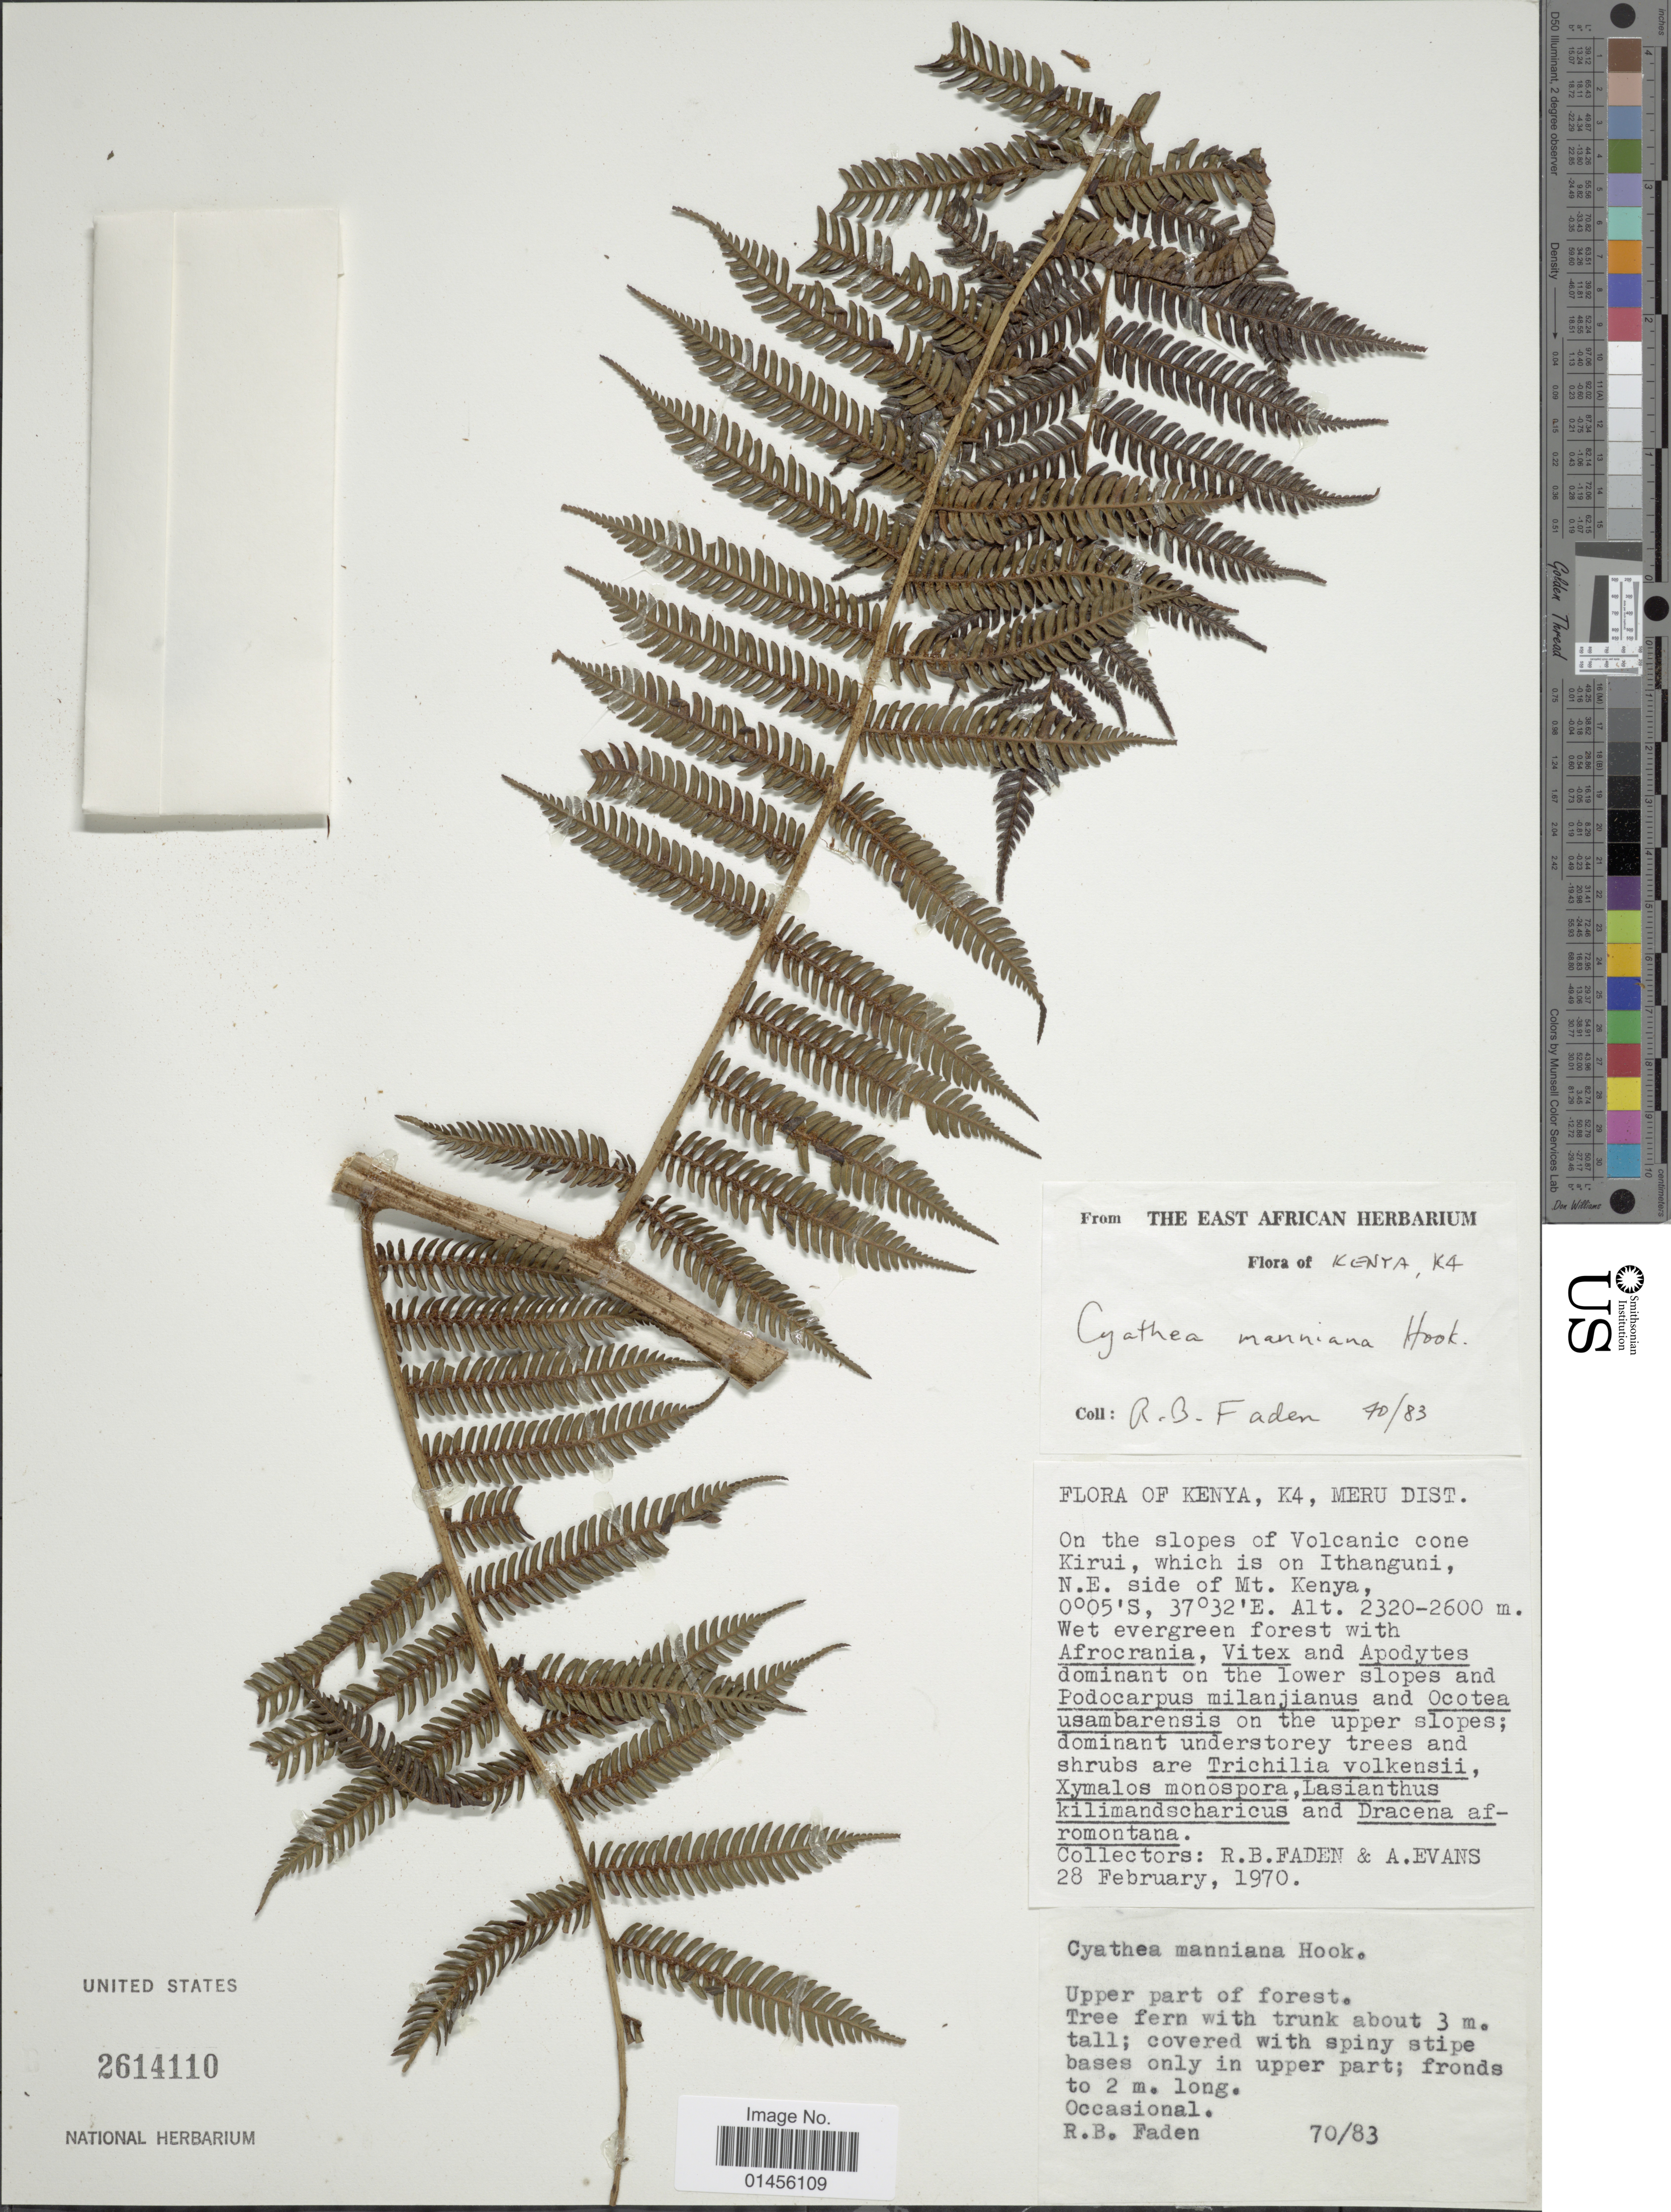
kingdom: Plantae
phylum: Tracheophyta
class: Polypodiopsida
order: Cyatheales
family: Cyatheaceae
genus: Alsophila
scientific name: Alsophila manniana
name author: (Hook.) R.M. Tryon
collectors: R. B. Faden & A. Evans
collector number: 70/83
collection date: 1970-02-28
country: Kenya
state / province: Meru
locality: Meru District, On the slopes of Volcanic cone Kirui, which is on Ithanguni, N.E. side of Mt Kenya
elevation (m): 2320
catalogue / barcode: US 2614110